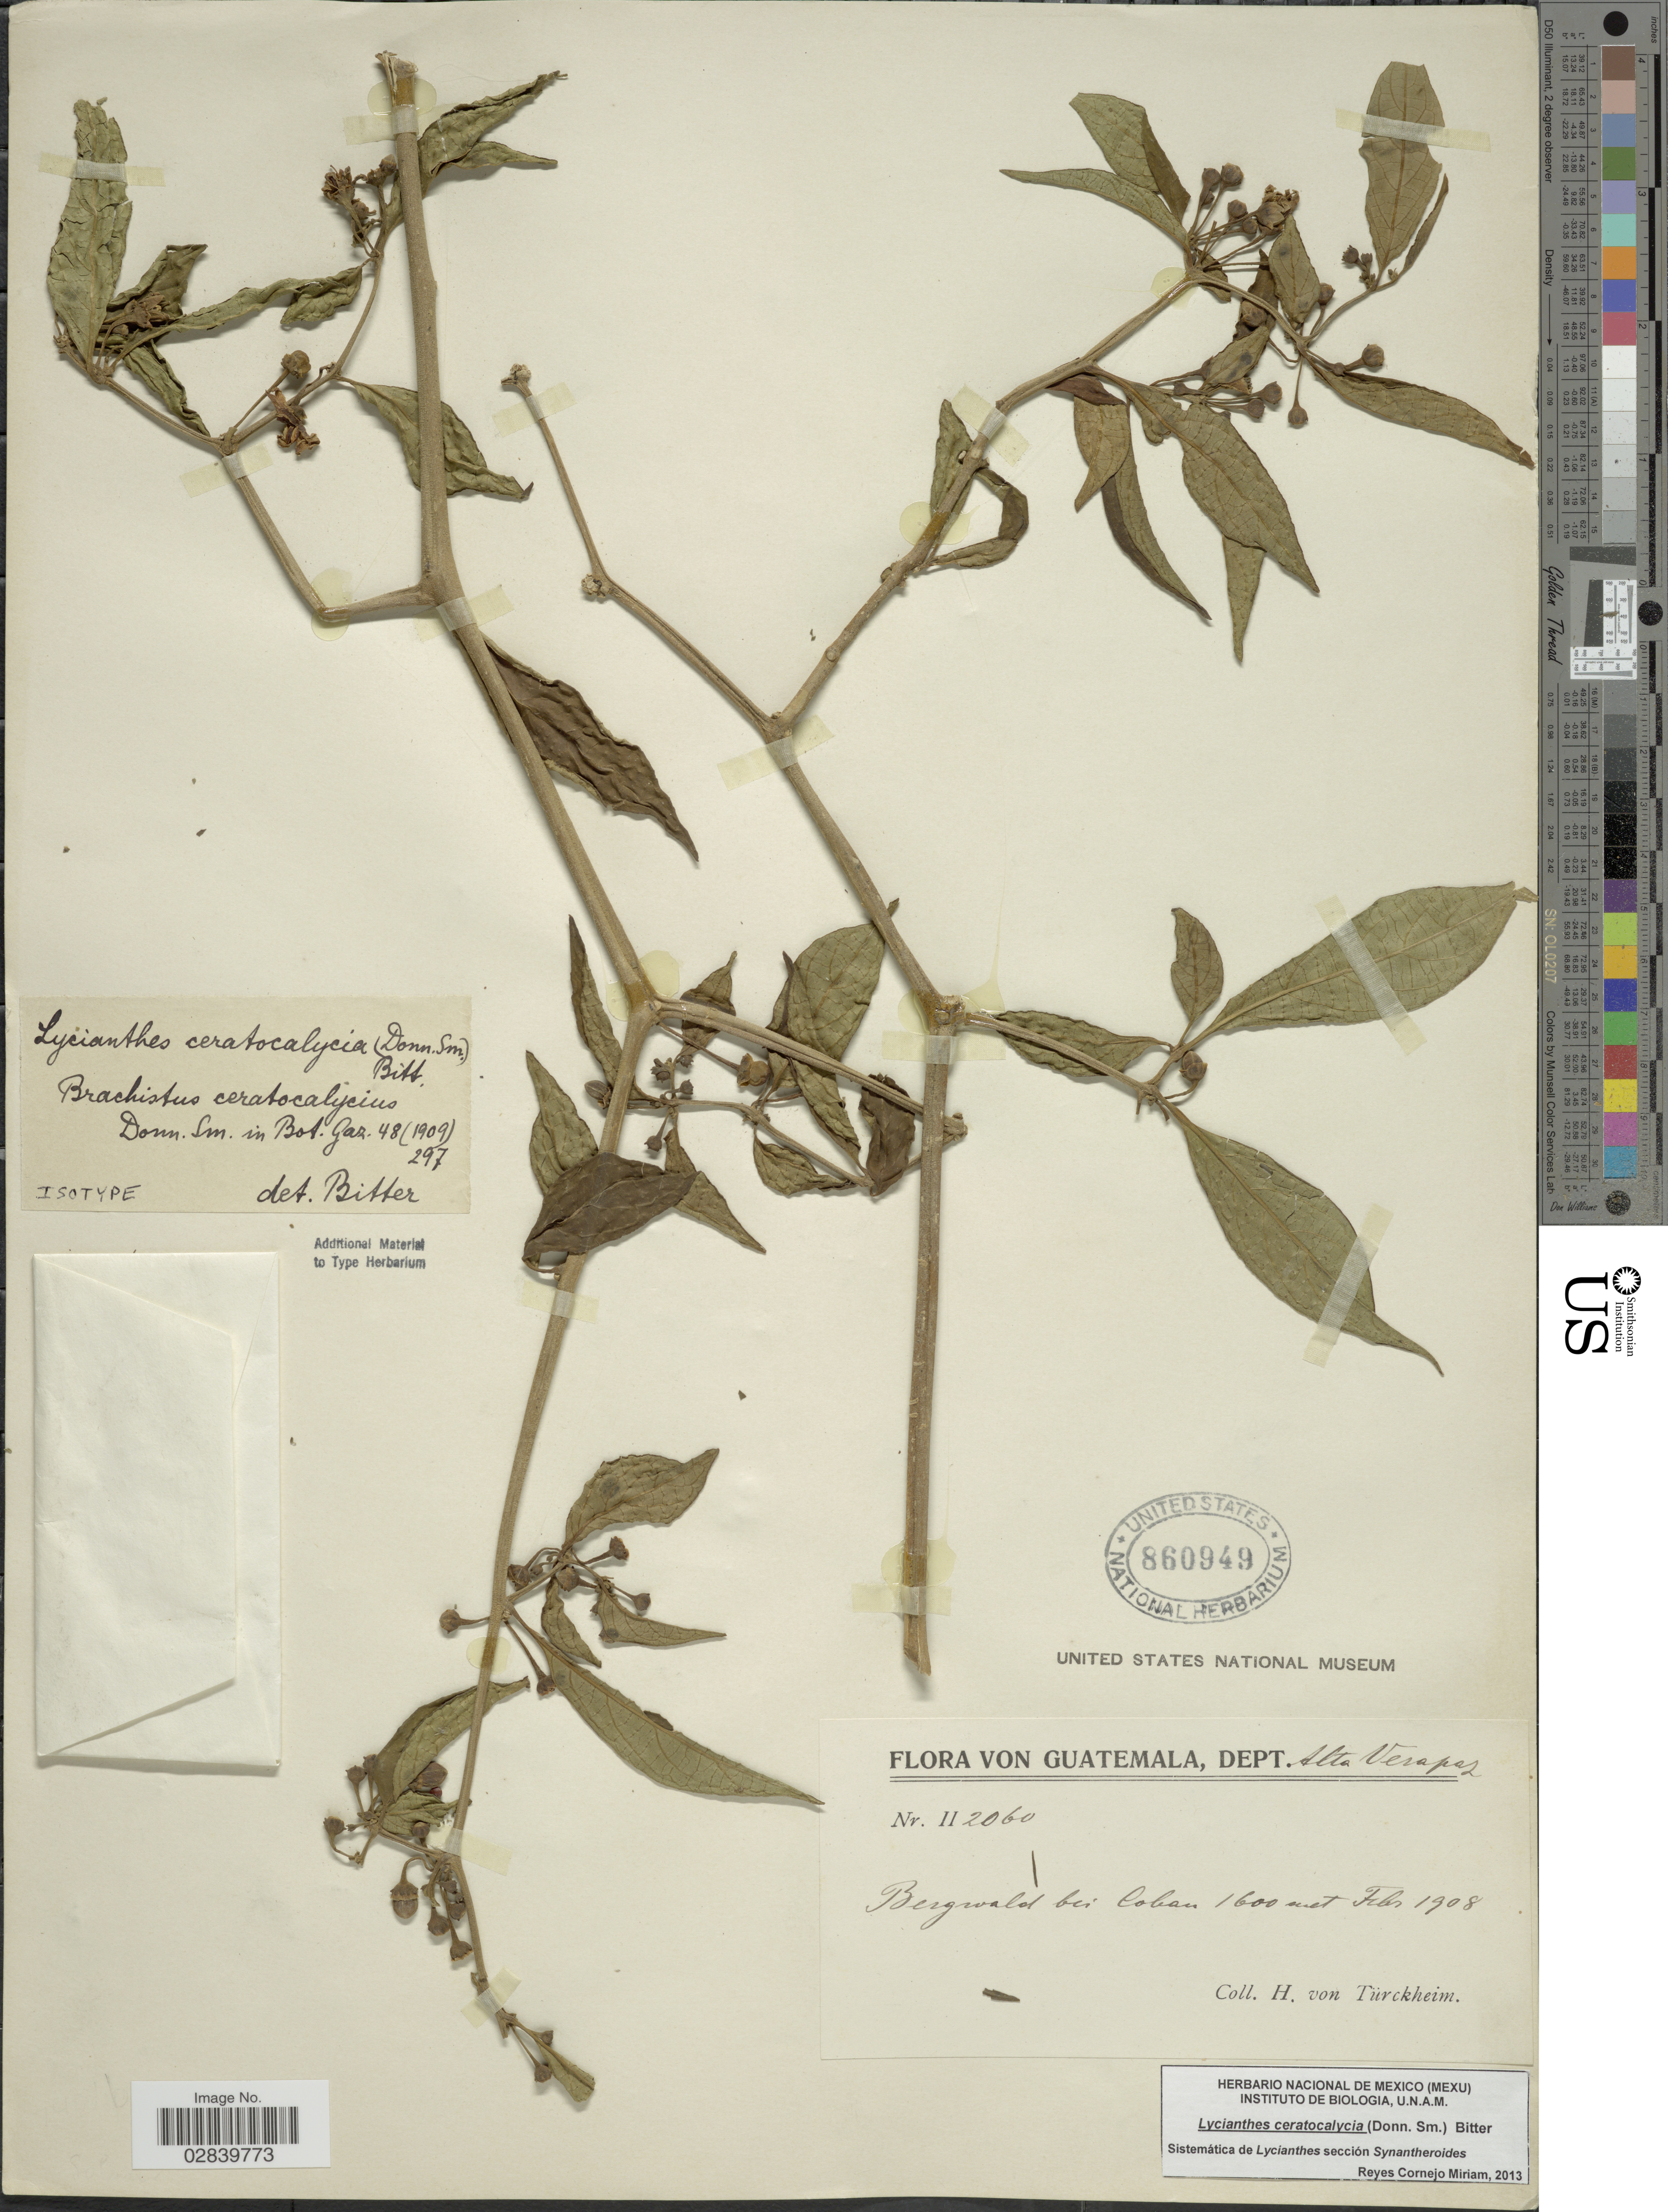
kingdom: Plantae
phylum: Tracheophyta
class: Magnoliopsida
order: Solanales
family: Solanaceae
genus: Lycianthes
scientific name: Lycianthes ceratocalycia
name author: (Donn. Sm.) Bitter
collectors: H. von Türckheim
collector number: II2060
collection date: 1908-02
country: Guatemala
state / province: Alta Verapaz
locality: Dept. Alta Verapaz. Bergwald bei Coban.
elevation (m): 1600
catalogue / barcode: US 860949